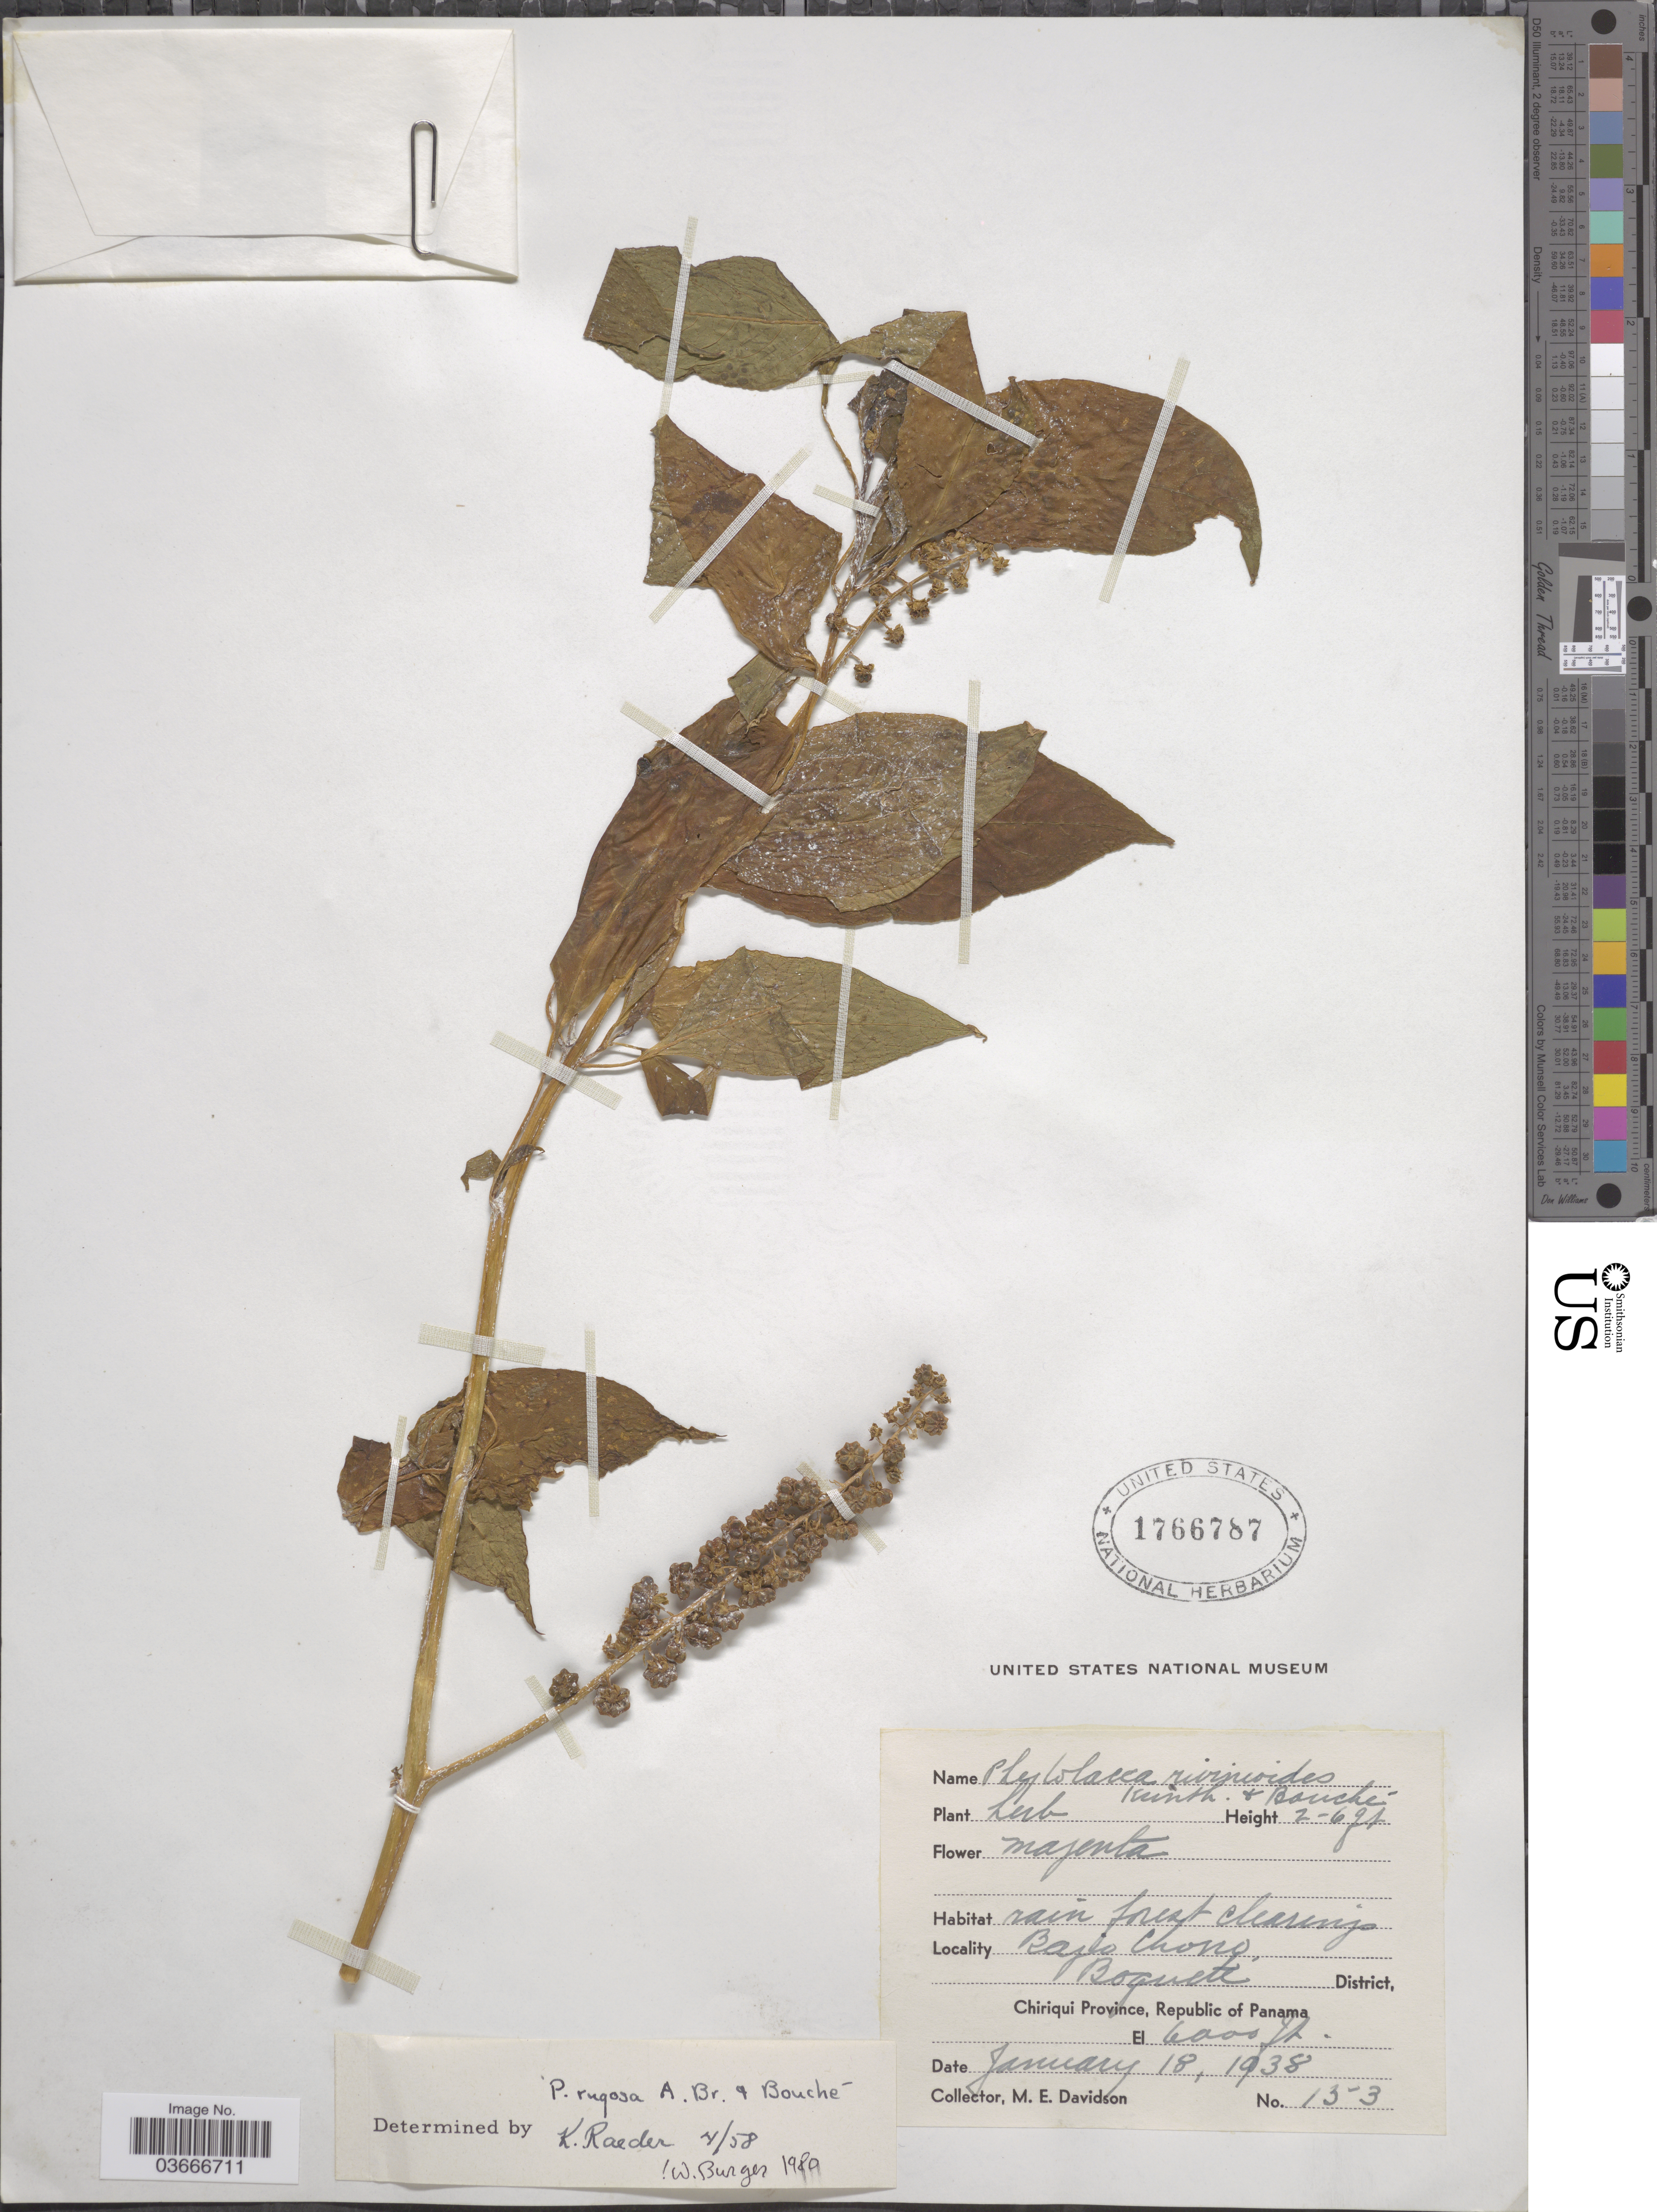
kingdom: Plantae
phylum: Tracheophyta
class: Magnoliopsida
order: Caryophyllales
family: Phytolaccaceae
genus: Phytolacca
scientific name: Phytolacca rugosa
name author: A. Braun & C.D. Bouché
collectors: M. E. Davidson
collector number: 153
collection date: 1938-01-18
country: Panama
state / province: Chiriqui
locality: Bajo Chono, Boquete District, Republic of Panama.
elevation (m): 1829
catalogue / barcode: US 1766787